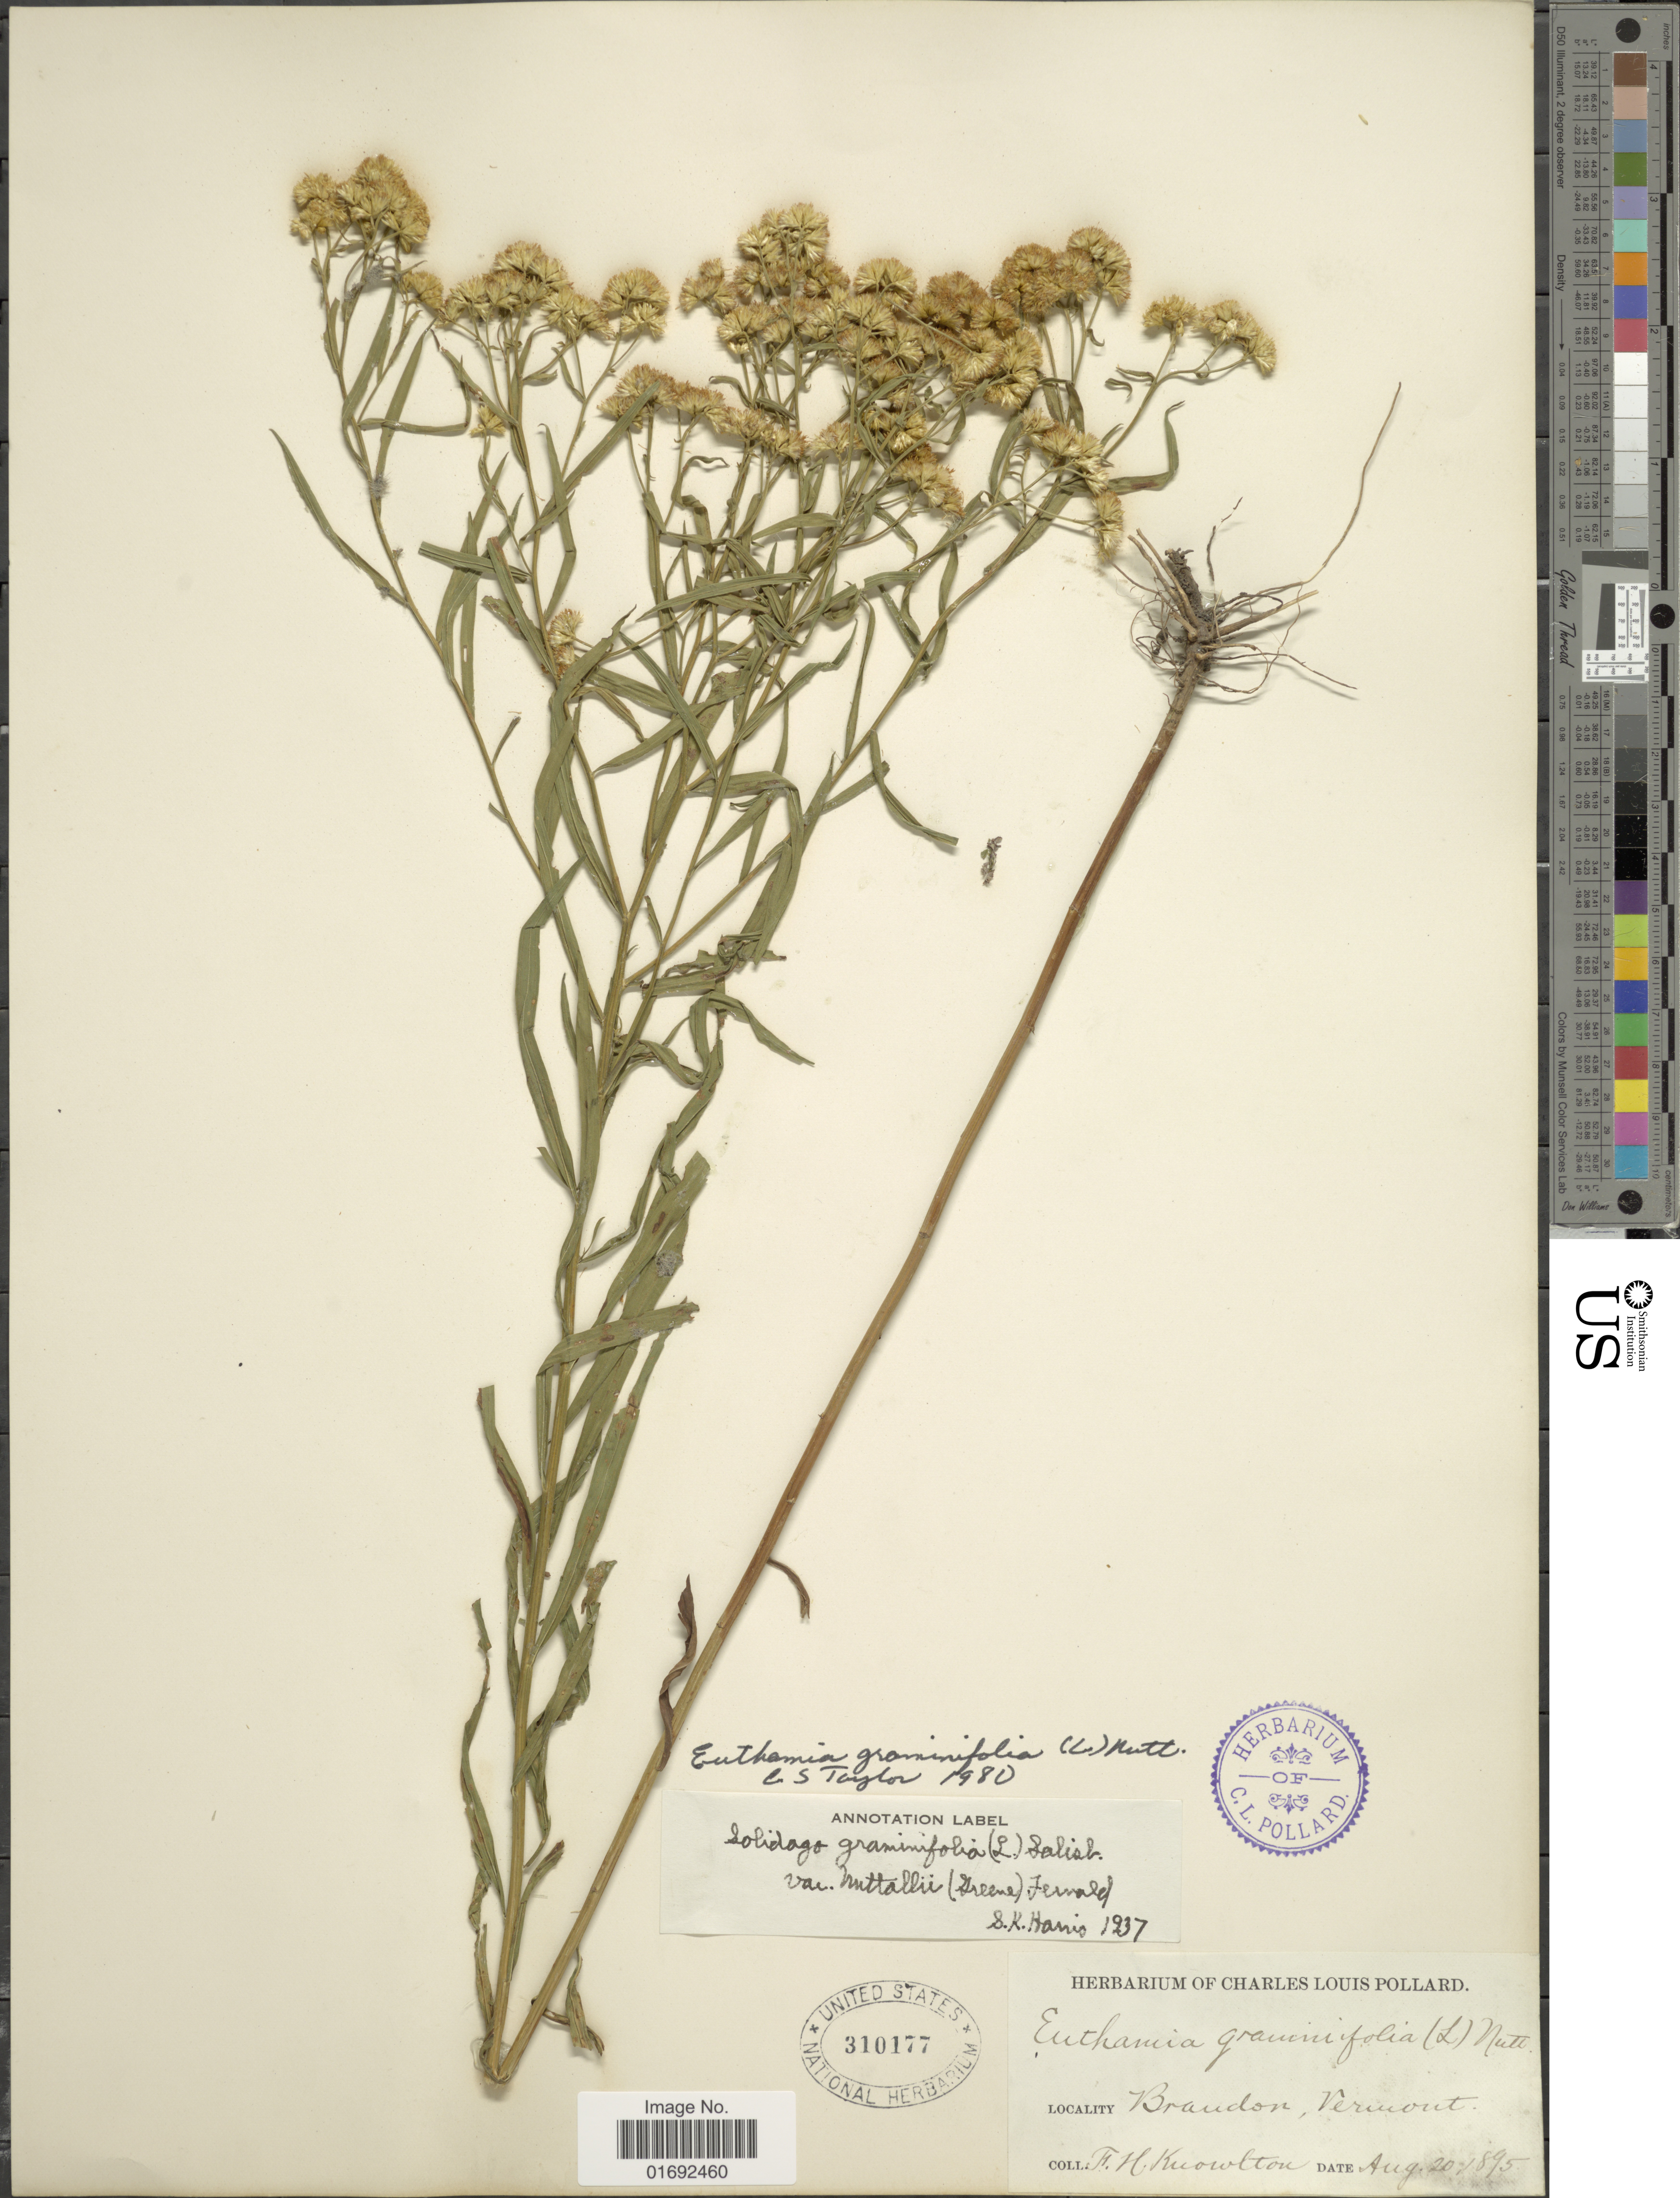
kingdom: Plantae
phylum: Tracheophyta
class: Magnoliopsida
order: Asterales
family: Asteraceae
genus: Euthamia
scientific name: Euthamia graminifolia var. nuttalii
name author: (S.W. Greene) W. Stone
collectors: F. H. Knowlton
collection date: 1895-08-20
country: United States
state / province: Vermont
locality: Brandon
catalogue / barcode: US 310177